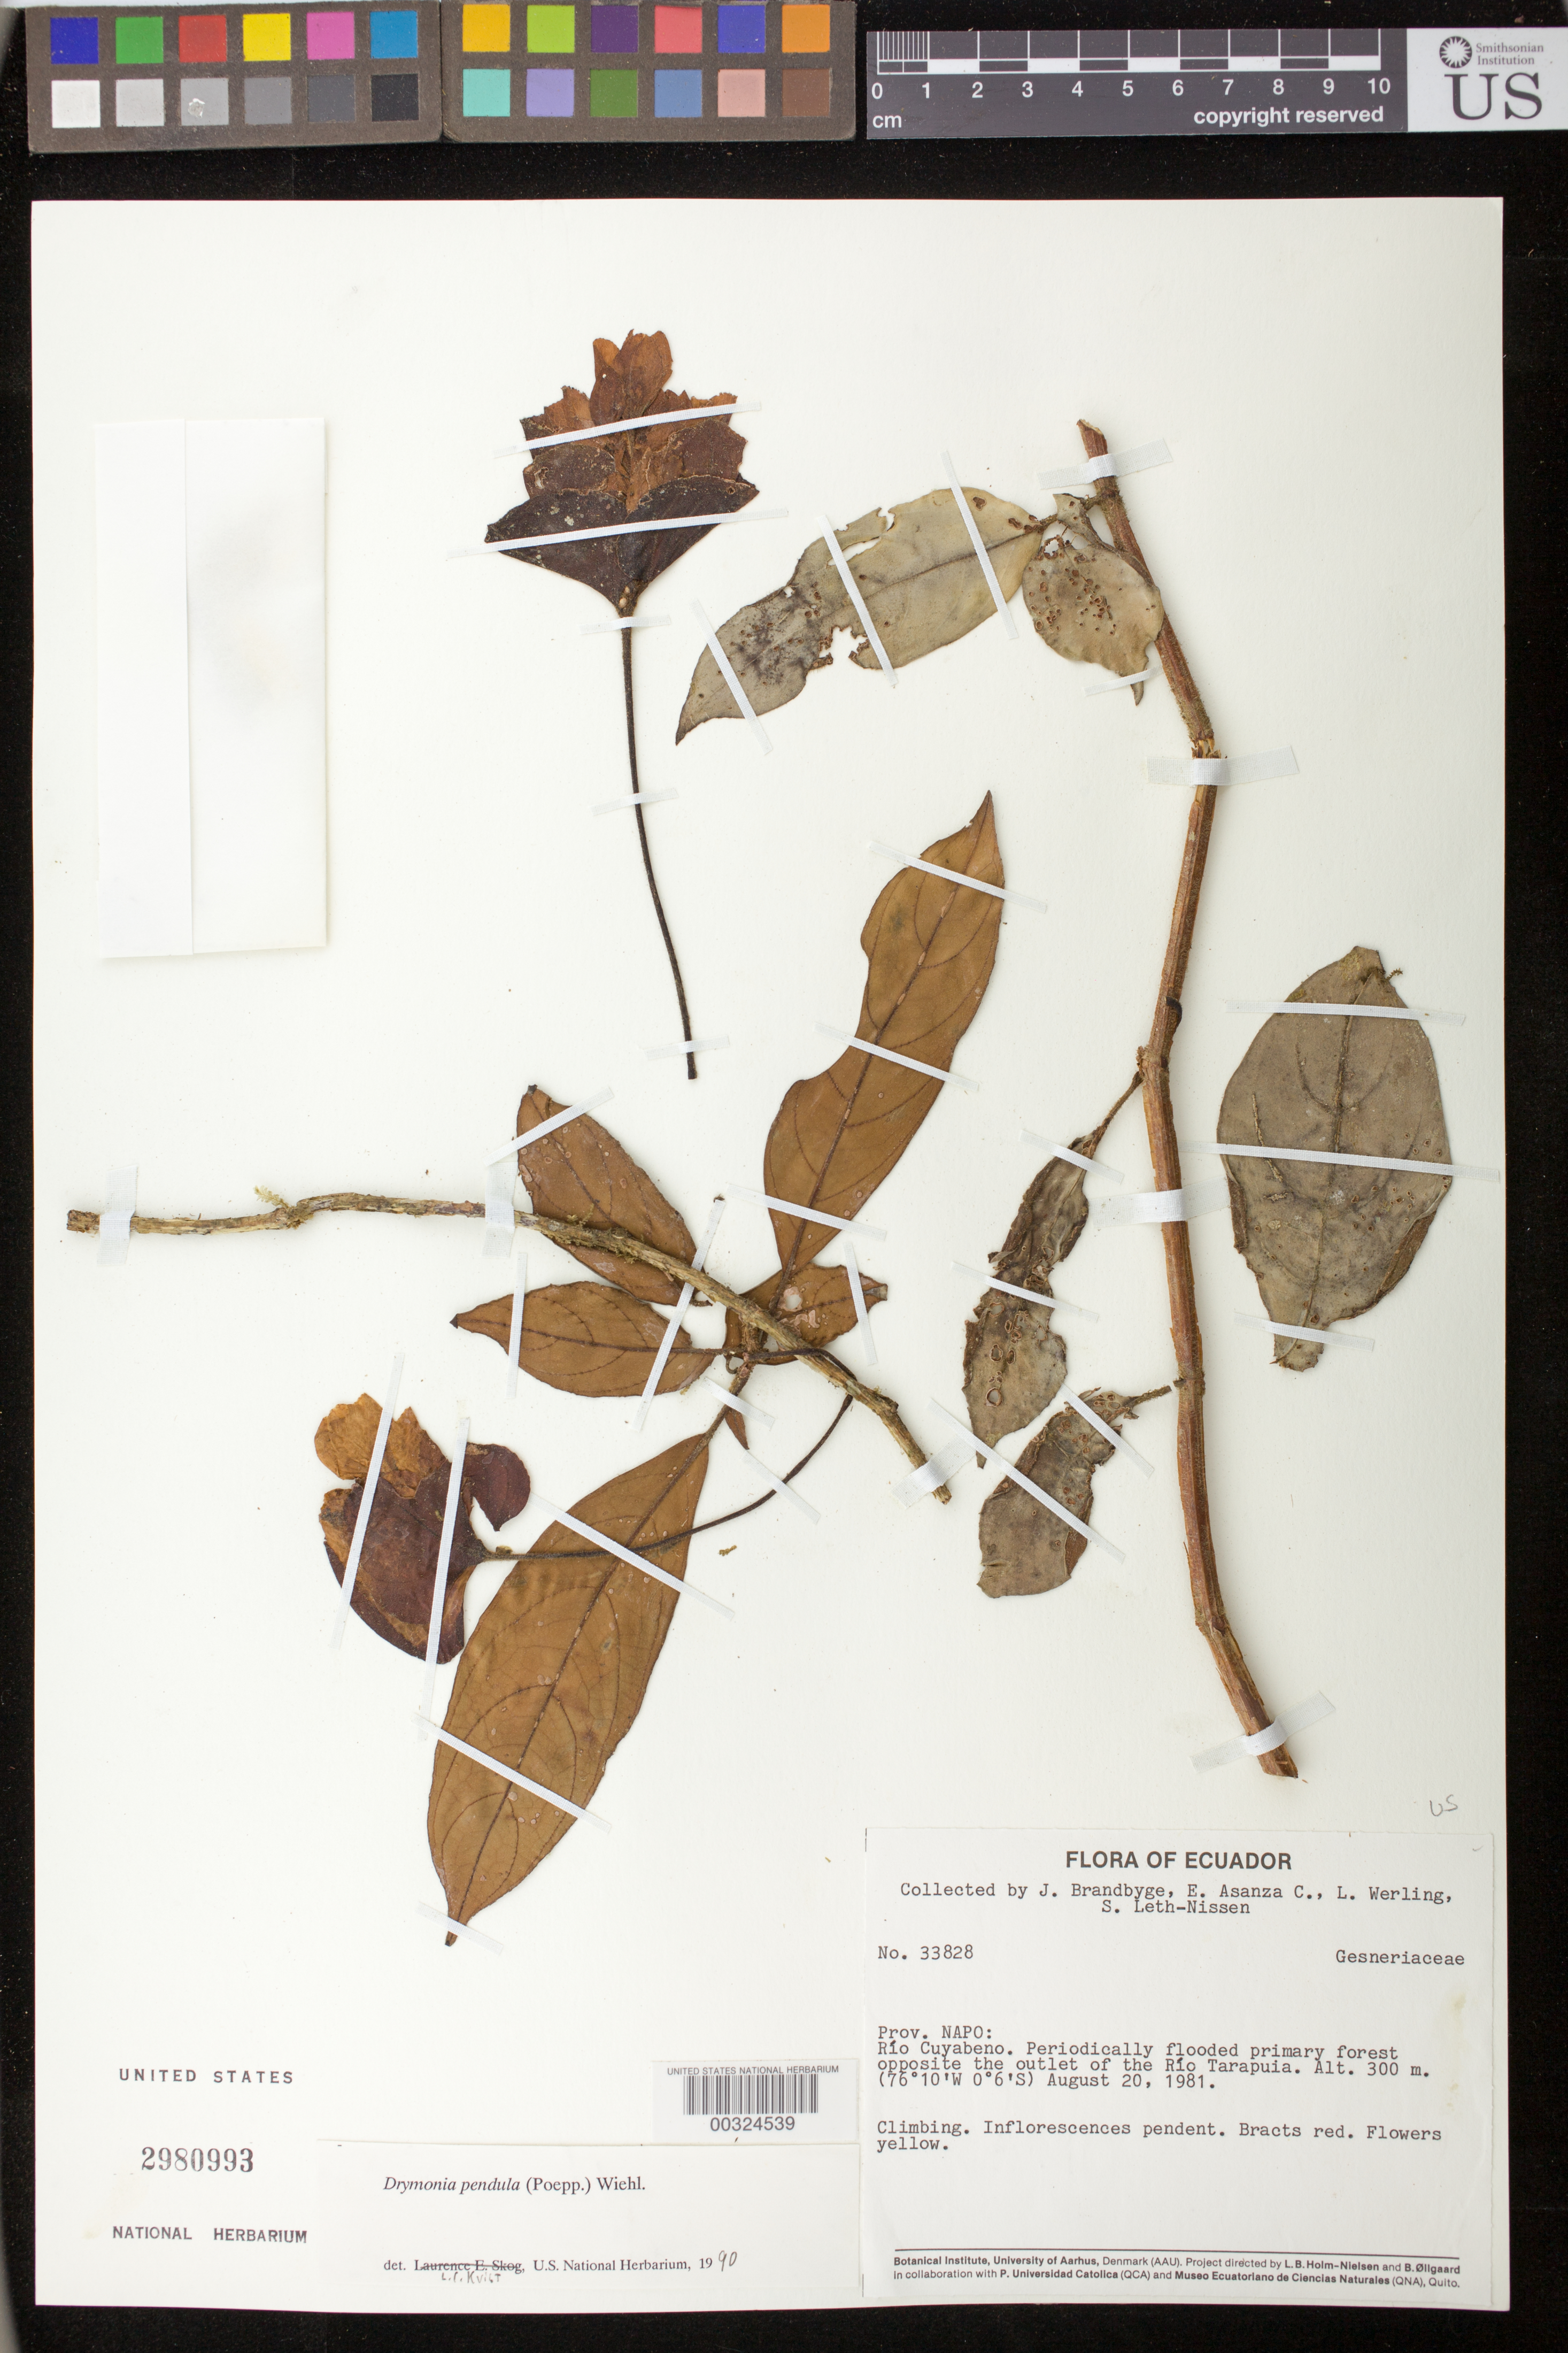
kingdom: Plantae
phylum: Tracheophyta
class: Magnoliopsida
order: Lamiales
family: Gesneriaceae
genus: Drymonia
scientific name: Drymonia pendula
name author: (Poepp.) Wiehler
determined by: Kvist, L. P., (US), Smithsonian Institution - National Museum of Natural History (UNITED STATES)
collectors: J. Brandbyge, E. Asanza C., L. Werling & S. Leth-Nissen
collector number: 33828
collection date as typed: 20 Aug 1981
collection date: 1981-08-20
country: Ecuador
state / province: Sucumbíos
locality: Napo.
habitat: Periodically flooded primary forest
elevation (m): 300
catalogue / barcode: US 2980993